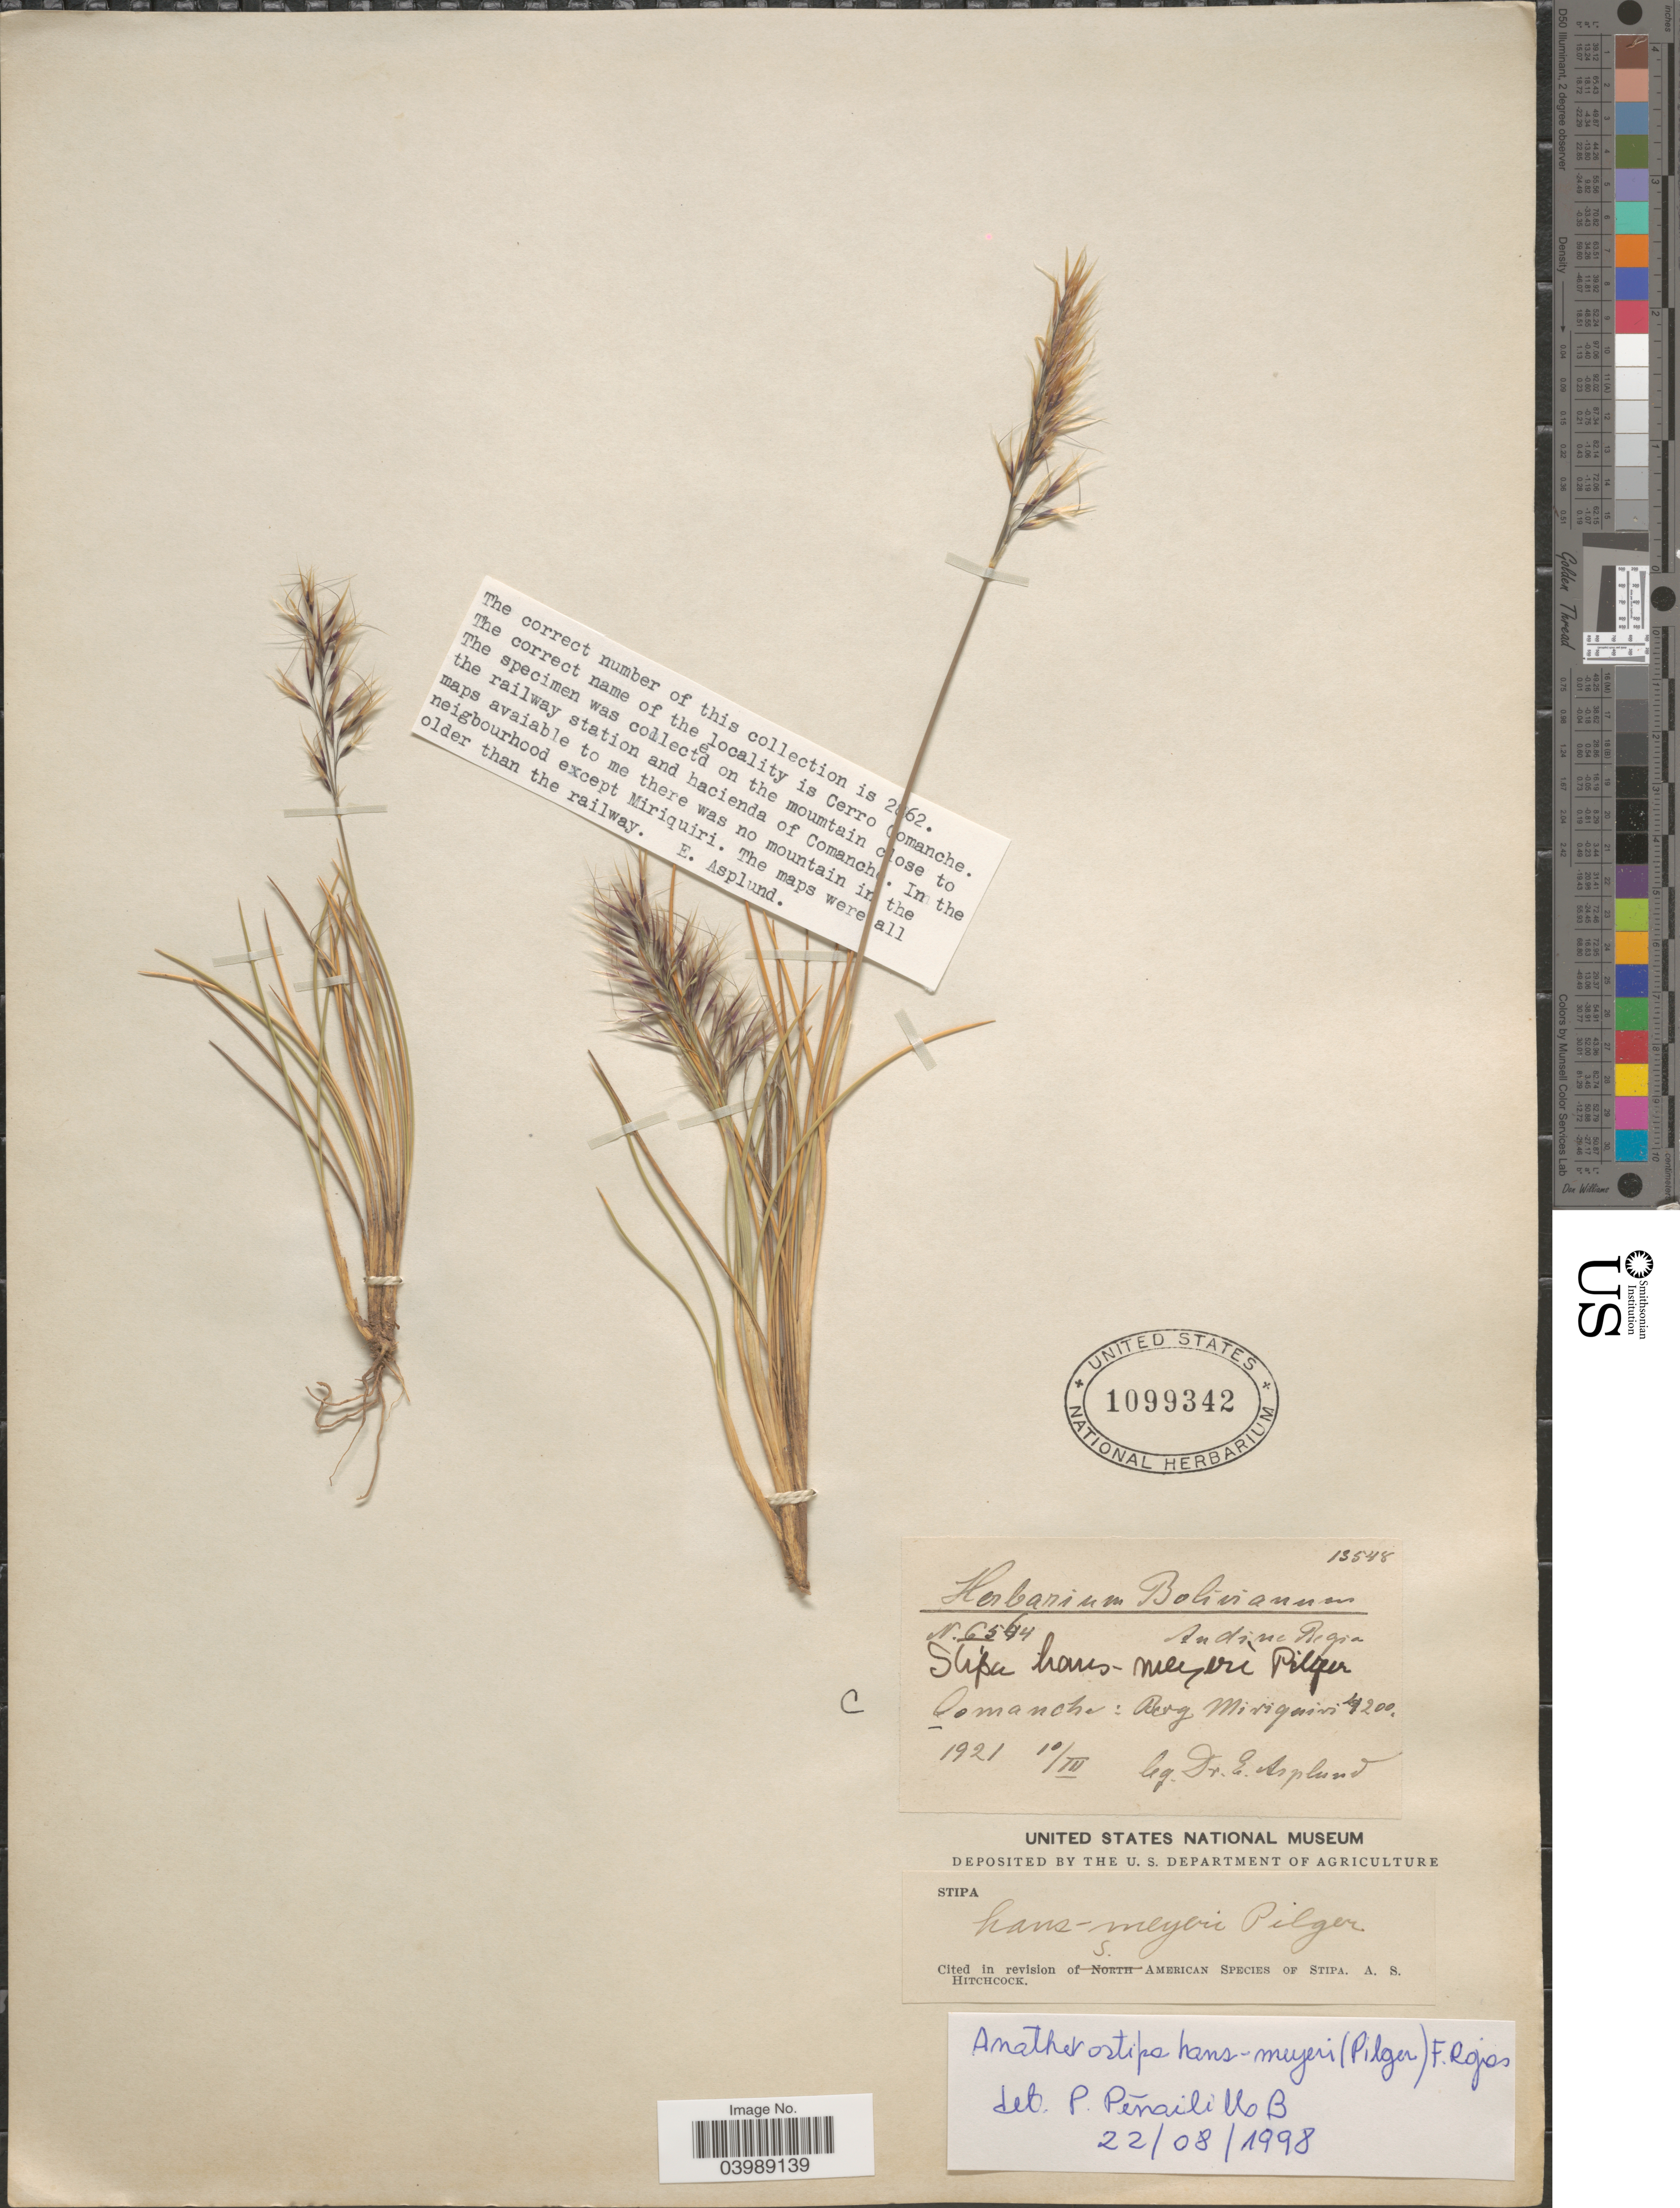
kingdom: Plantae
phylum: Tracheophyta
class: Liliopsida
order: Poales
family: Poaceae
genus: Anatherostipa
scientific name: Anatherostipa hans-meyeri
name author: (Pilg.) Peñailillo B.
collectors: E. Asplund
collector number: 13548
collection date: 1921-03-10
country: Bolivia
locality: Comanche: Berg Miriquiri.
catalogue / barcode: US 1099342